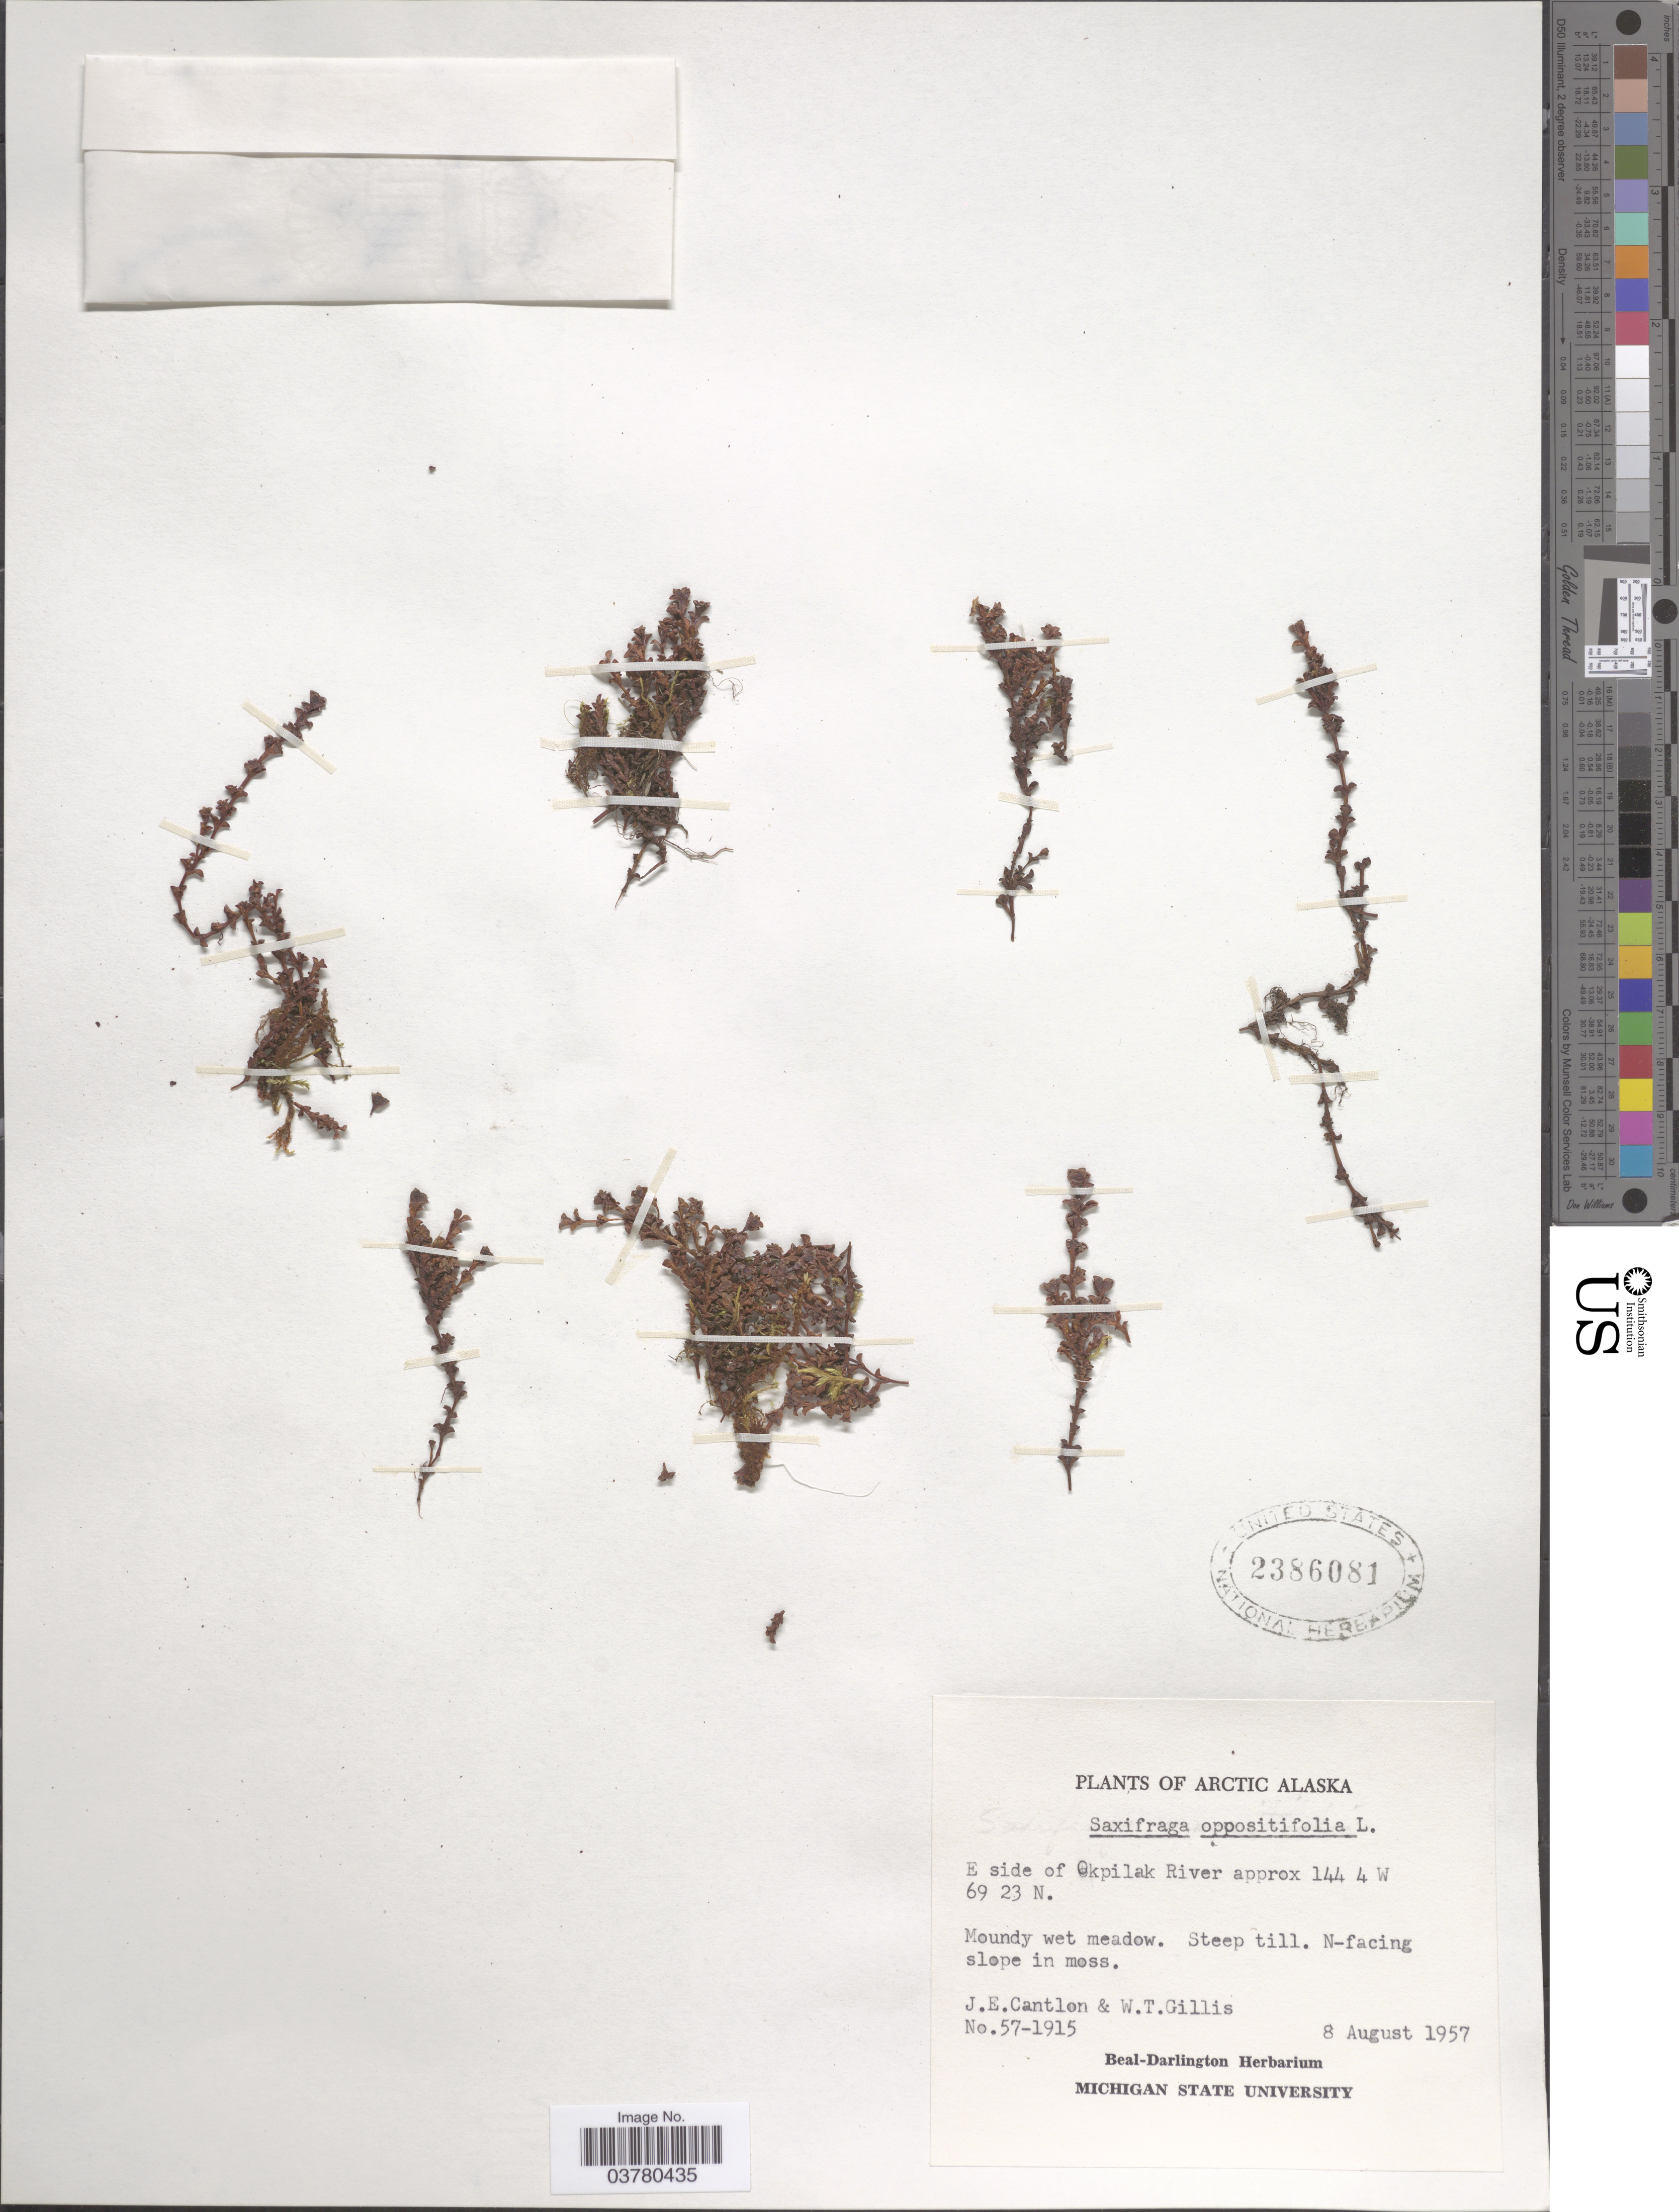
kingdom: Plantae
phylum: Tracheophyta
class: Magnoliopsida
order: Saxifragales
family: Saxifragaceae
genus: Saxifraga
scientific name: Saxifraga oppositifolia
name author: L.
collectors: J. Cantlon & W. T. Gillis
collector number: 57-1915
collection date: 1957-08-08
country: United States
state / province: Alaska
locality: Arctic Alaska. E side of Okpilak River. N-facing slope.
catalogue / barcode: US 2386081